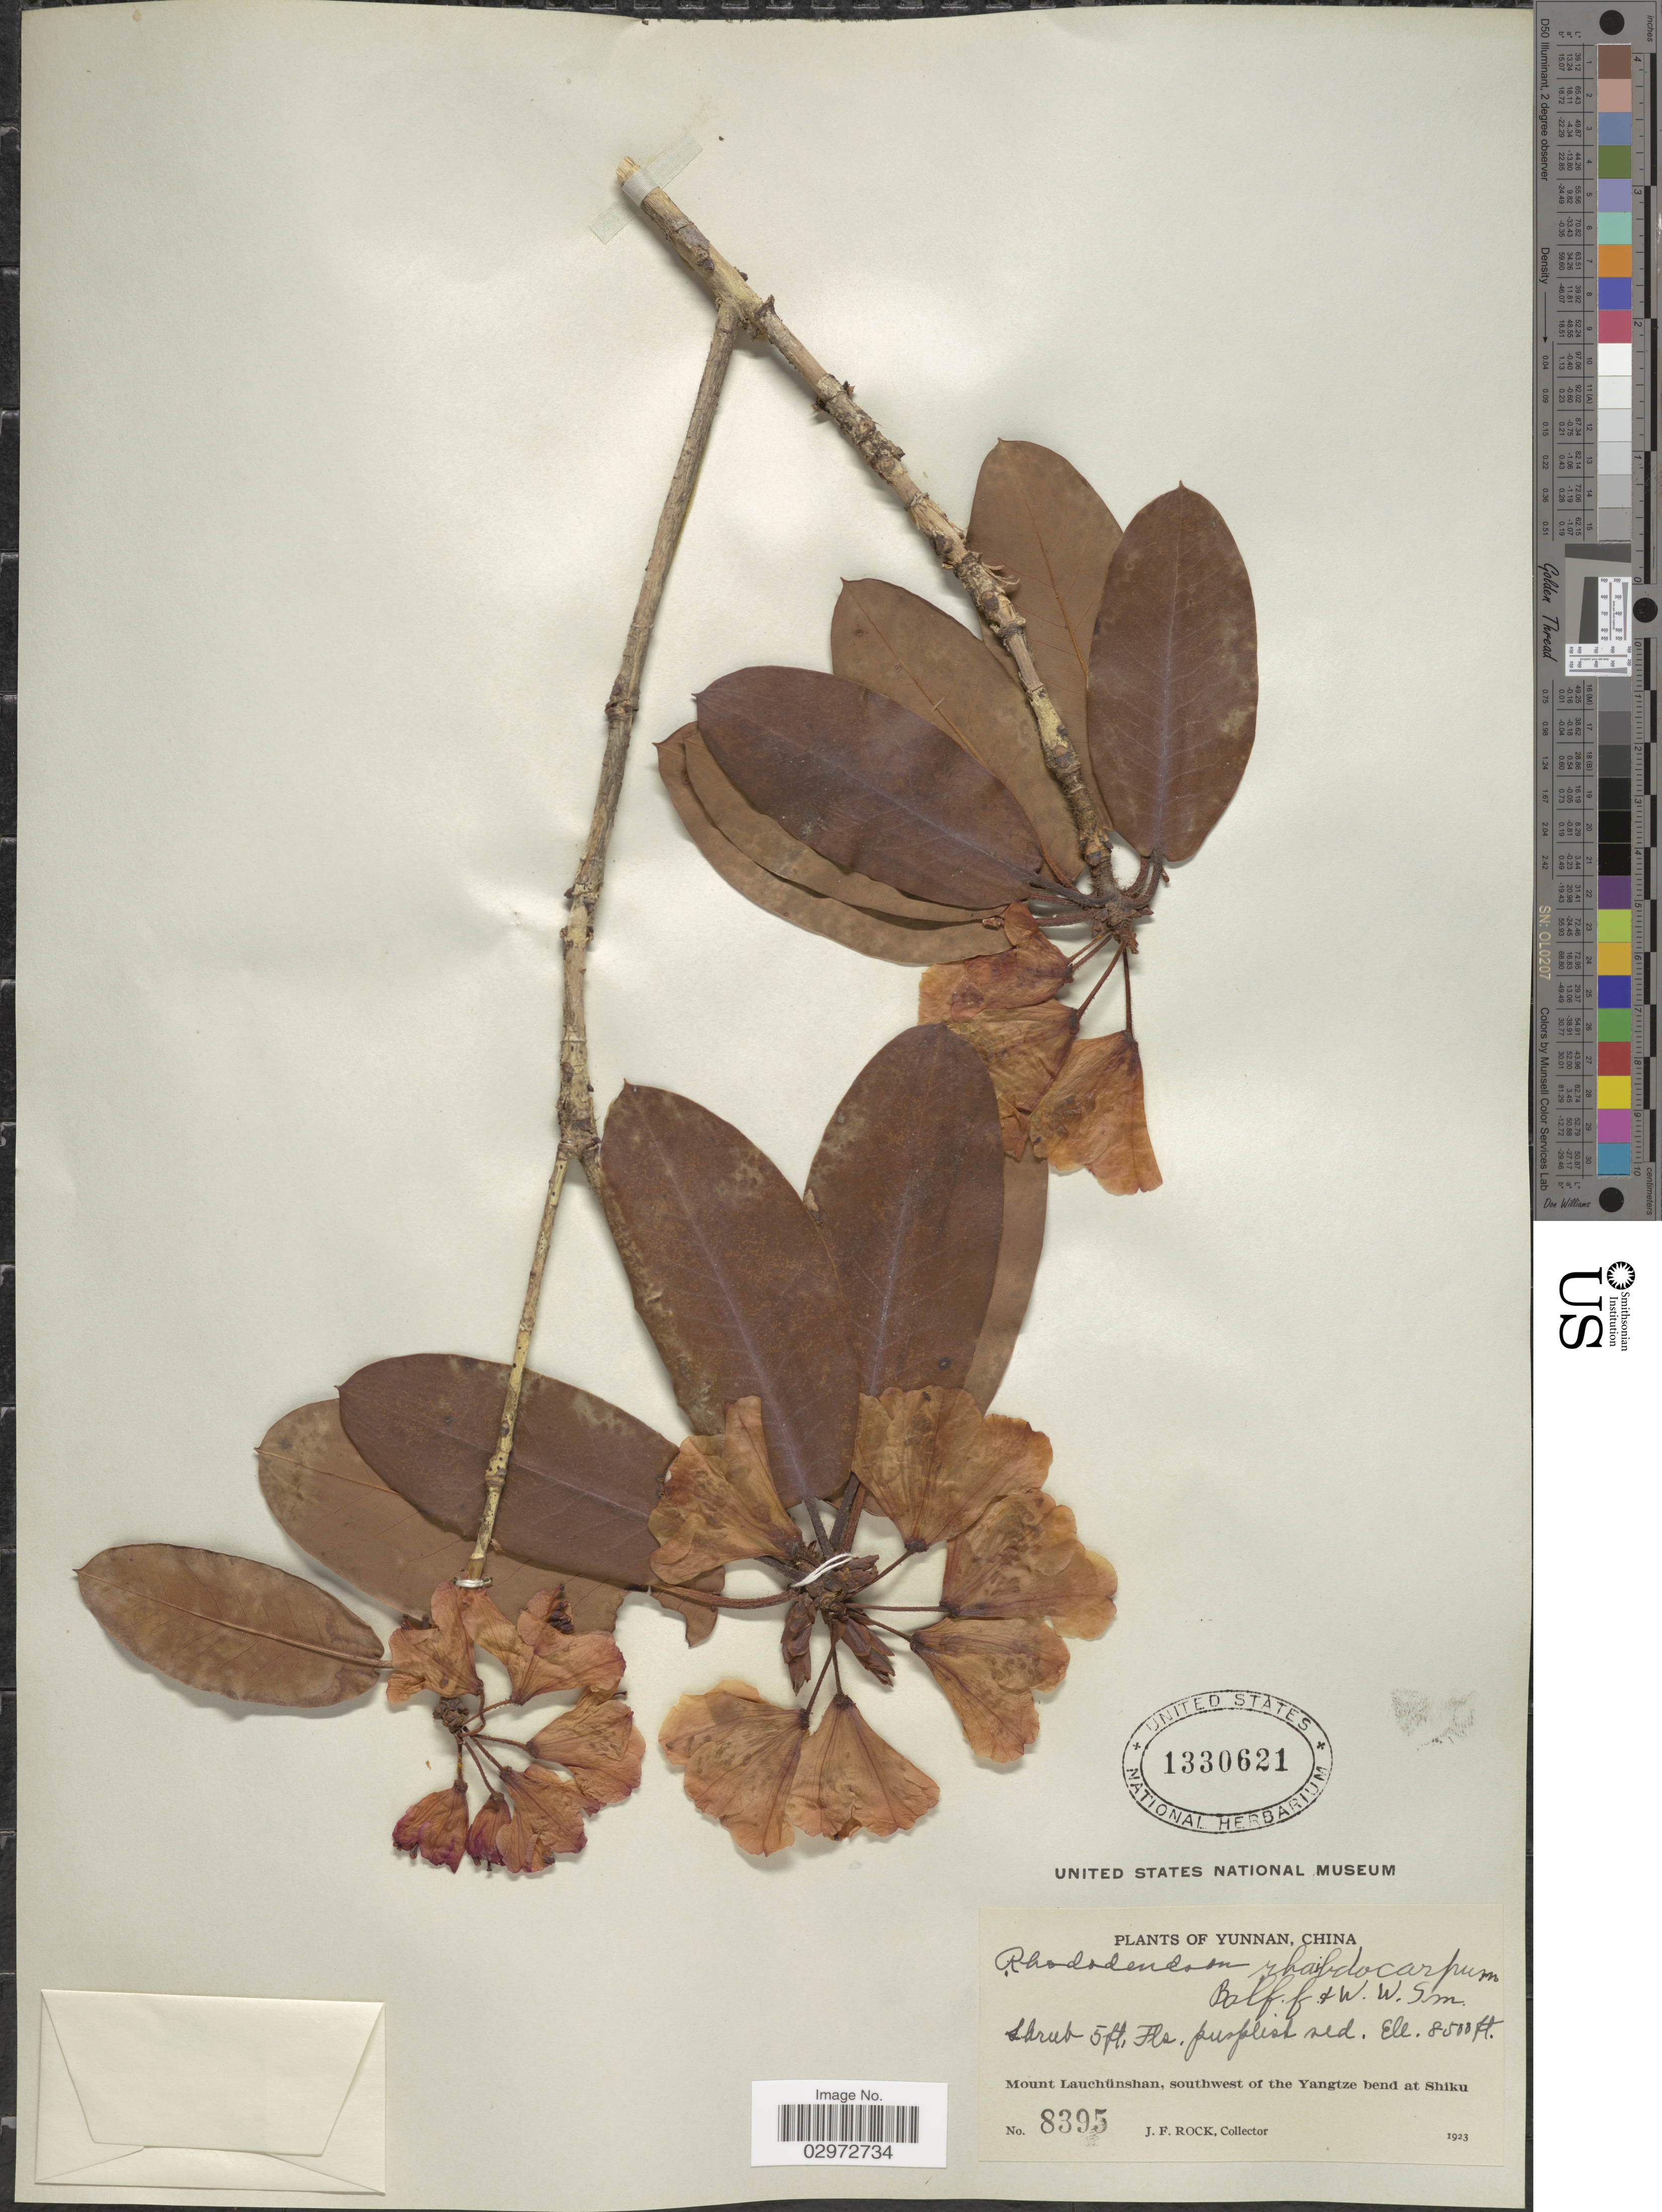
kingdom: Plantae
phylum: Tracheophyta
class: Magnoliopsida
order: Ericales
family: Ericaceae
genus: Rhododendron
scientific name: Rhododendron rhaibocarpum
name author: Balf. f. & W.W. Sm.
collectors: J. Rock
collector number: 8395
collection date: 1923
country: China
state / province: Yunnan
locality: Mount Lauchünshan, southwest of the Yangtze bend at Shiku.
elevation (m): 2591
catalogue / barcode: US 1330621